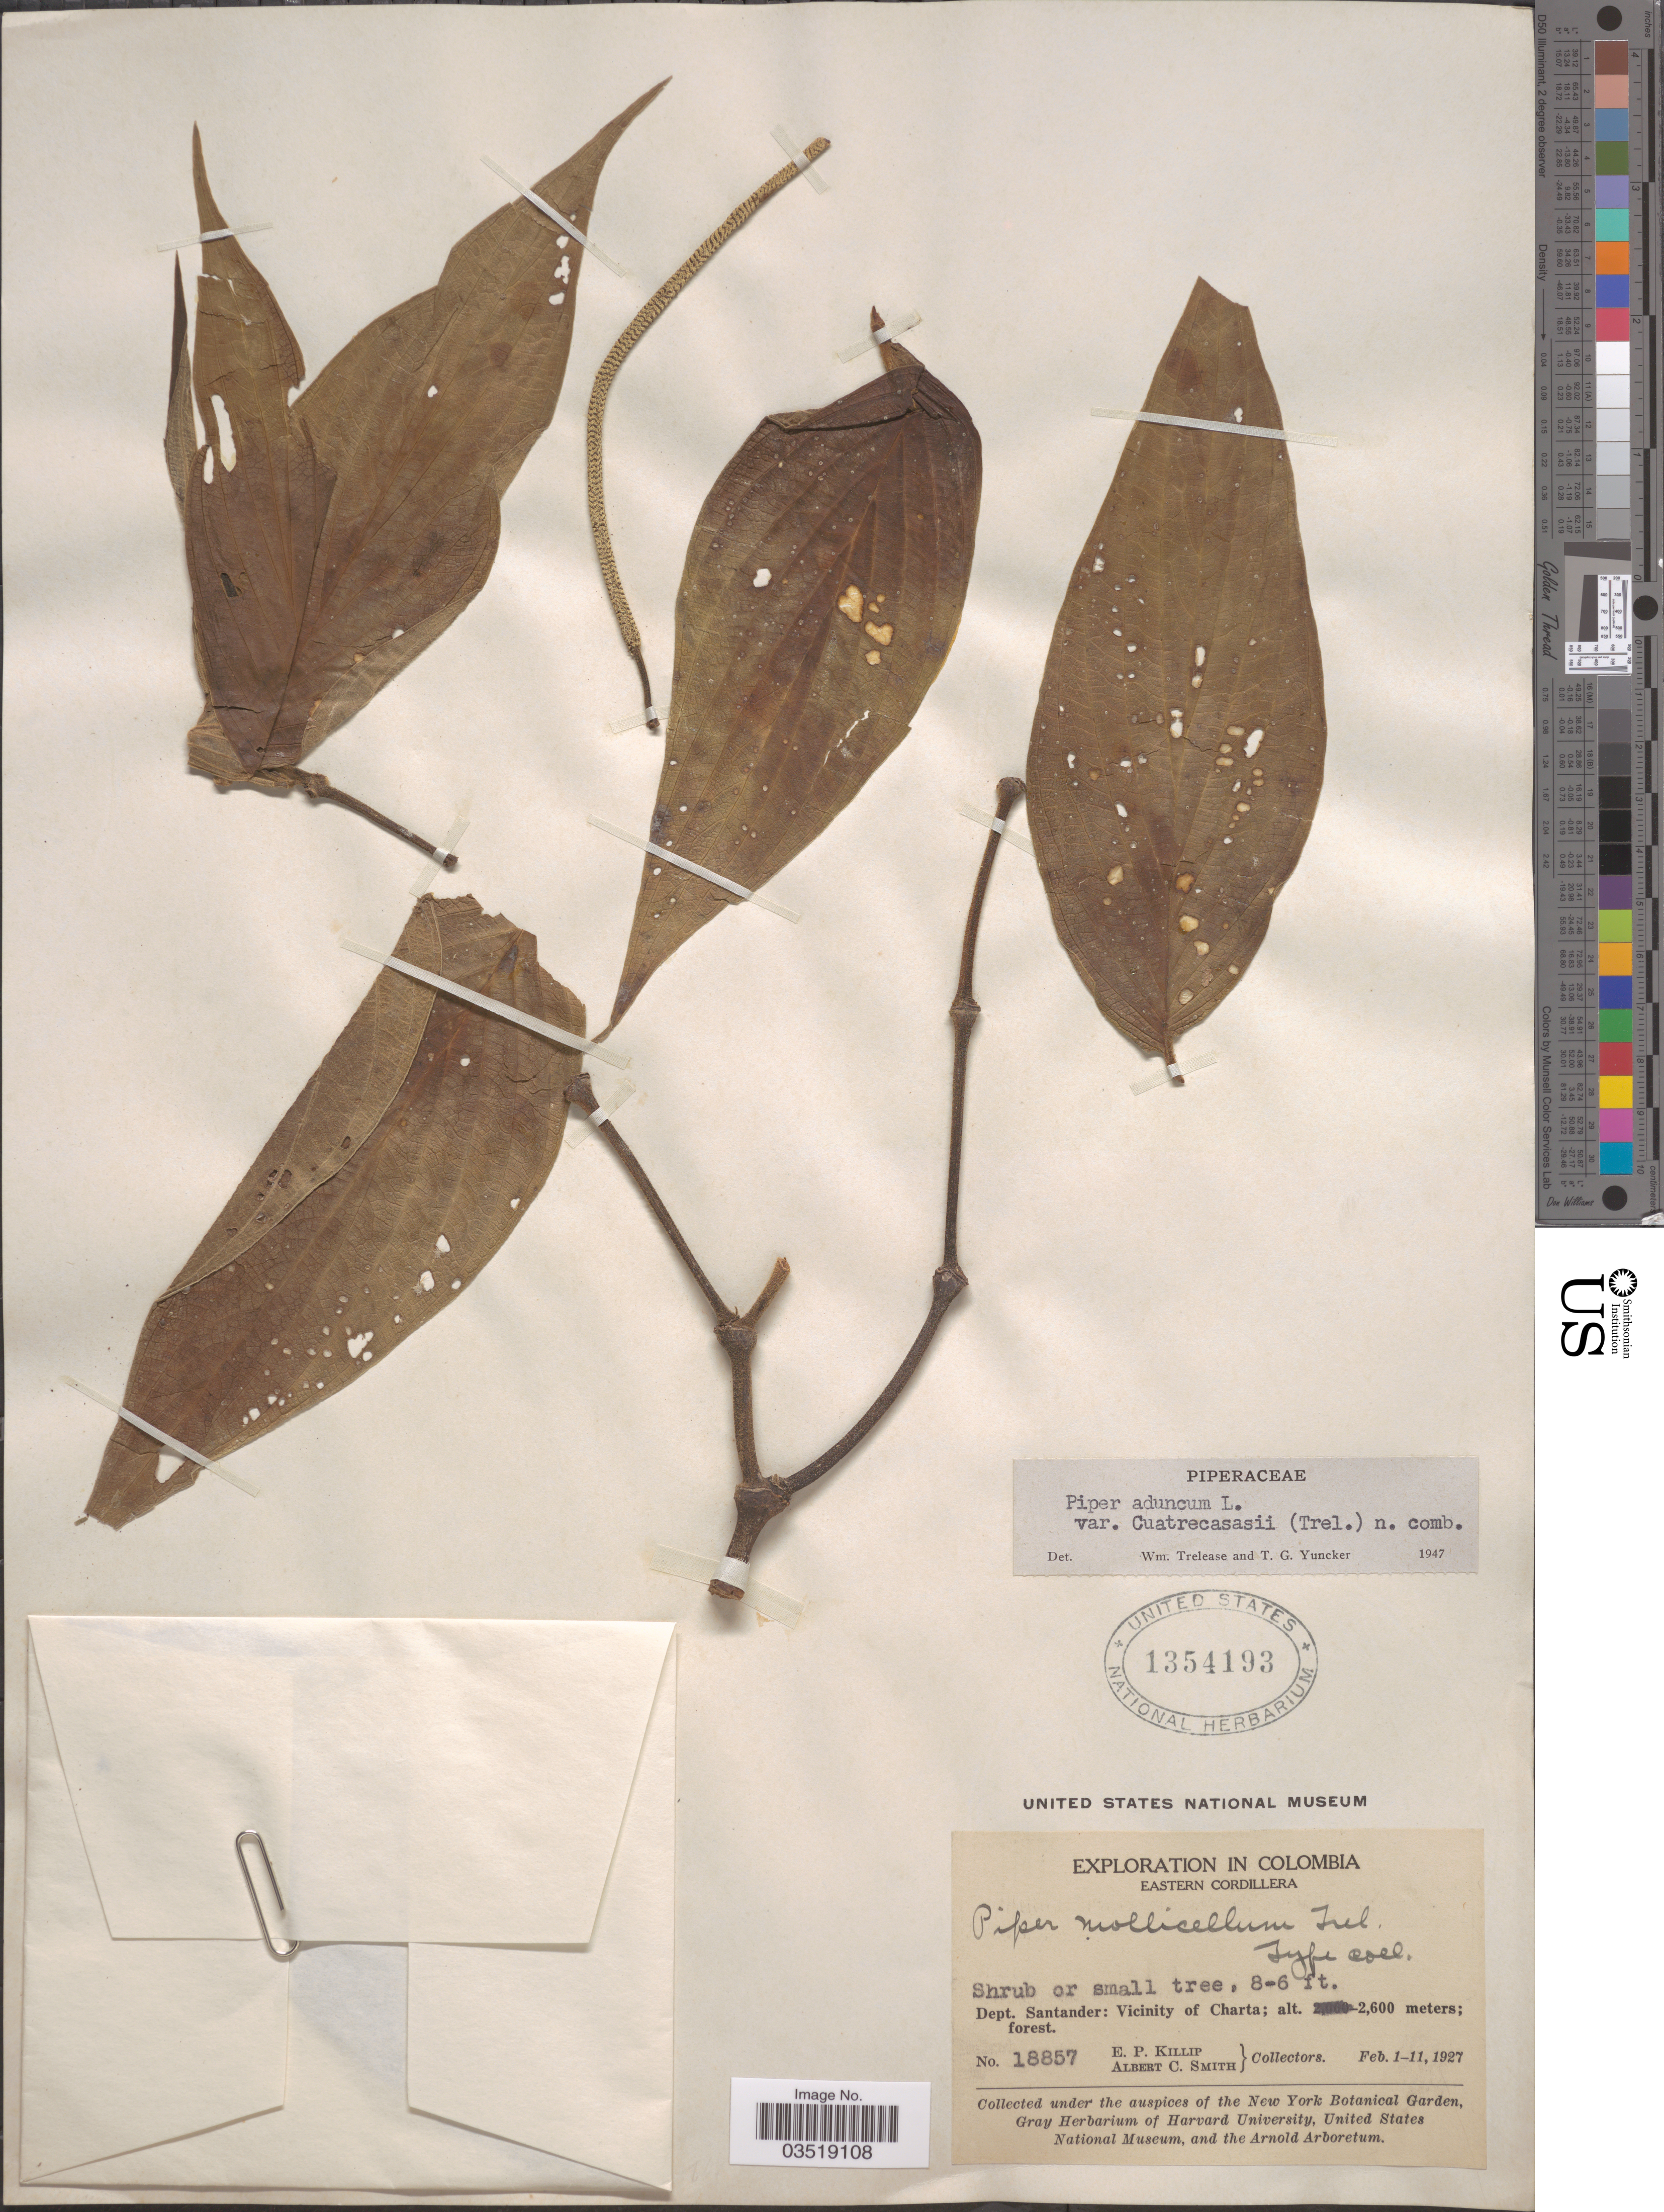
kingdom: Plantae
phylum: Tracheophyta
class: Magnoliopsida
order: Piperales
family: Piperaceae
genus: Piper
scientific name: Piper aduncum var. cordulatum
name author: L.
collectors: E. P. Killip & A. C. Smith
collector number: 18857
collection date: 1927-02-01/1927-02-11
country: Colombia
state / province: Santander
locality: Eastern Cordillera. Dept. Santander: Vicinity of Charta.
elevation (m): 2600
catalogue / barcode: US 1354193